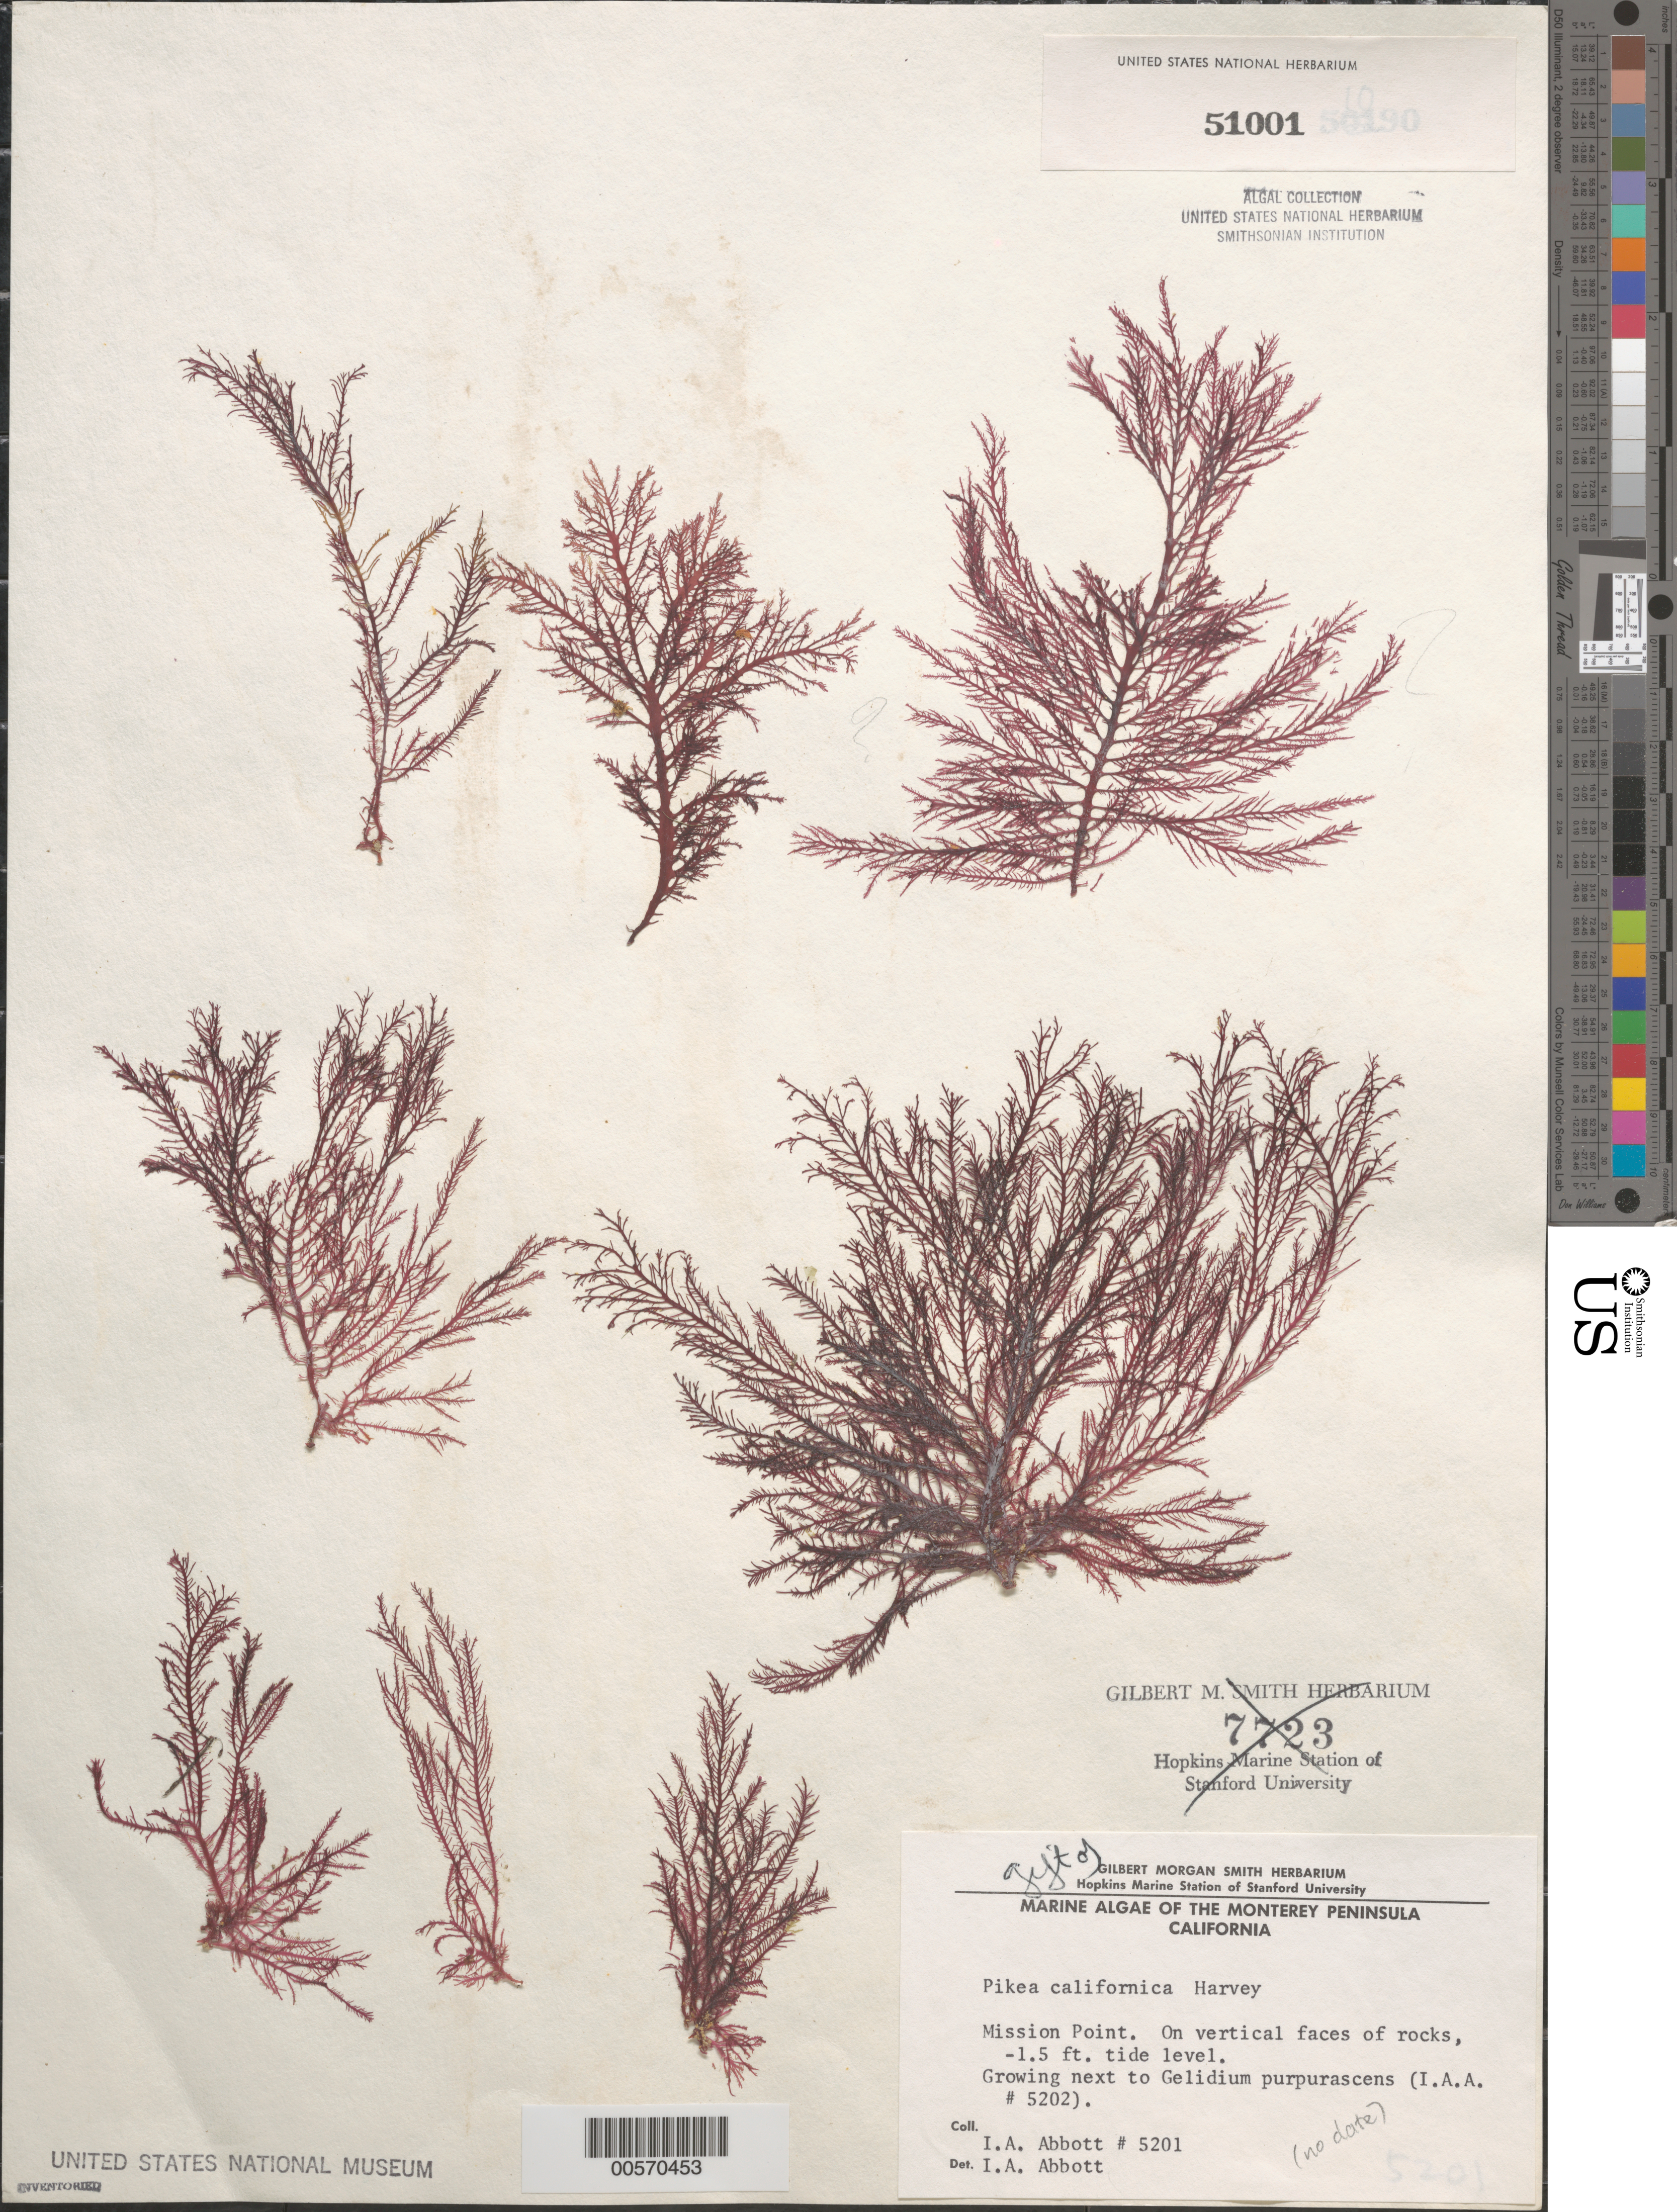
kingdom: Plantae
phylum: Rhodophyta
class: Florideophyceae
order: Gigartinales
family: Dumontiaceae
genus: Pikea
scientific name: Pikea californica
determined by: Abbott, Isabella A.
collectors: I. A. Abbott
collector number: IAA 5201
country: United States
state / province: California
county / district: Monterey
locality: Mission Point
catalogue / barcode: US 51001